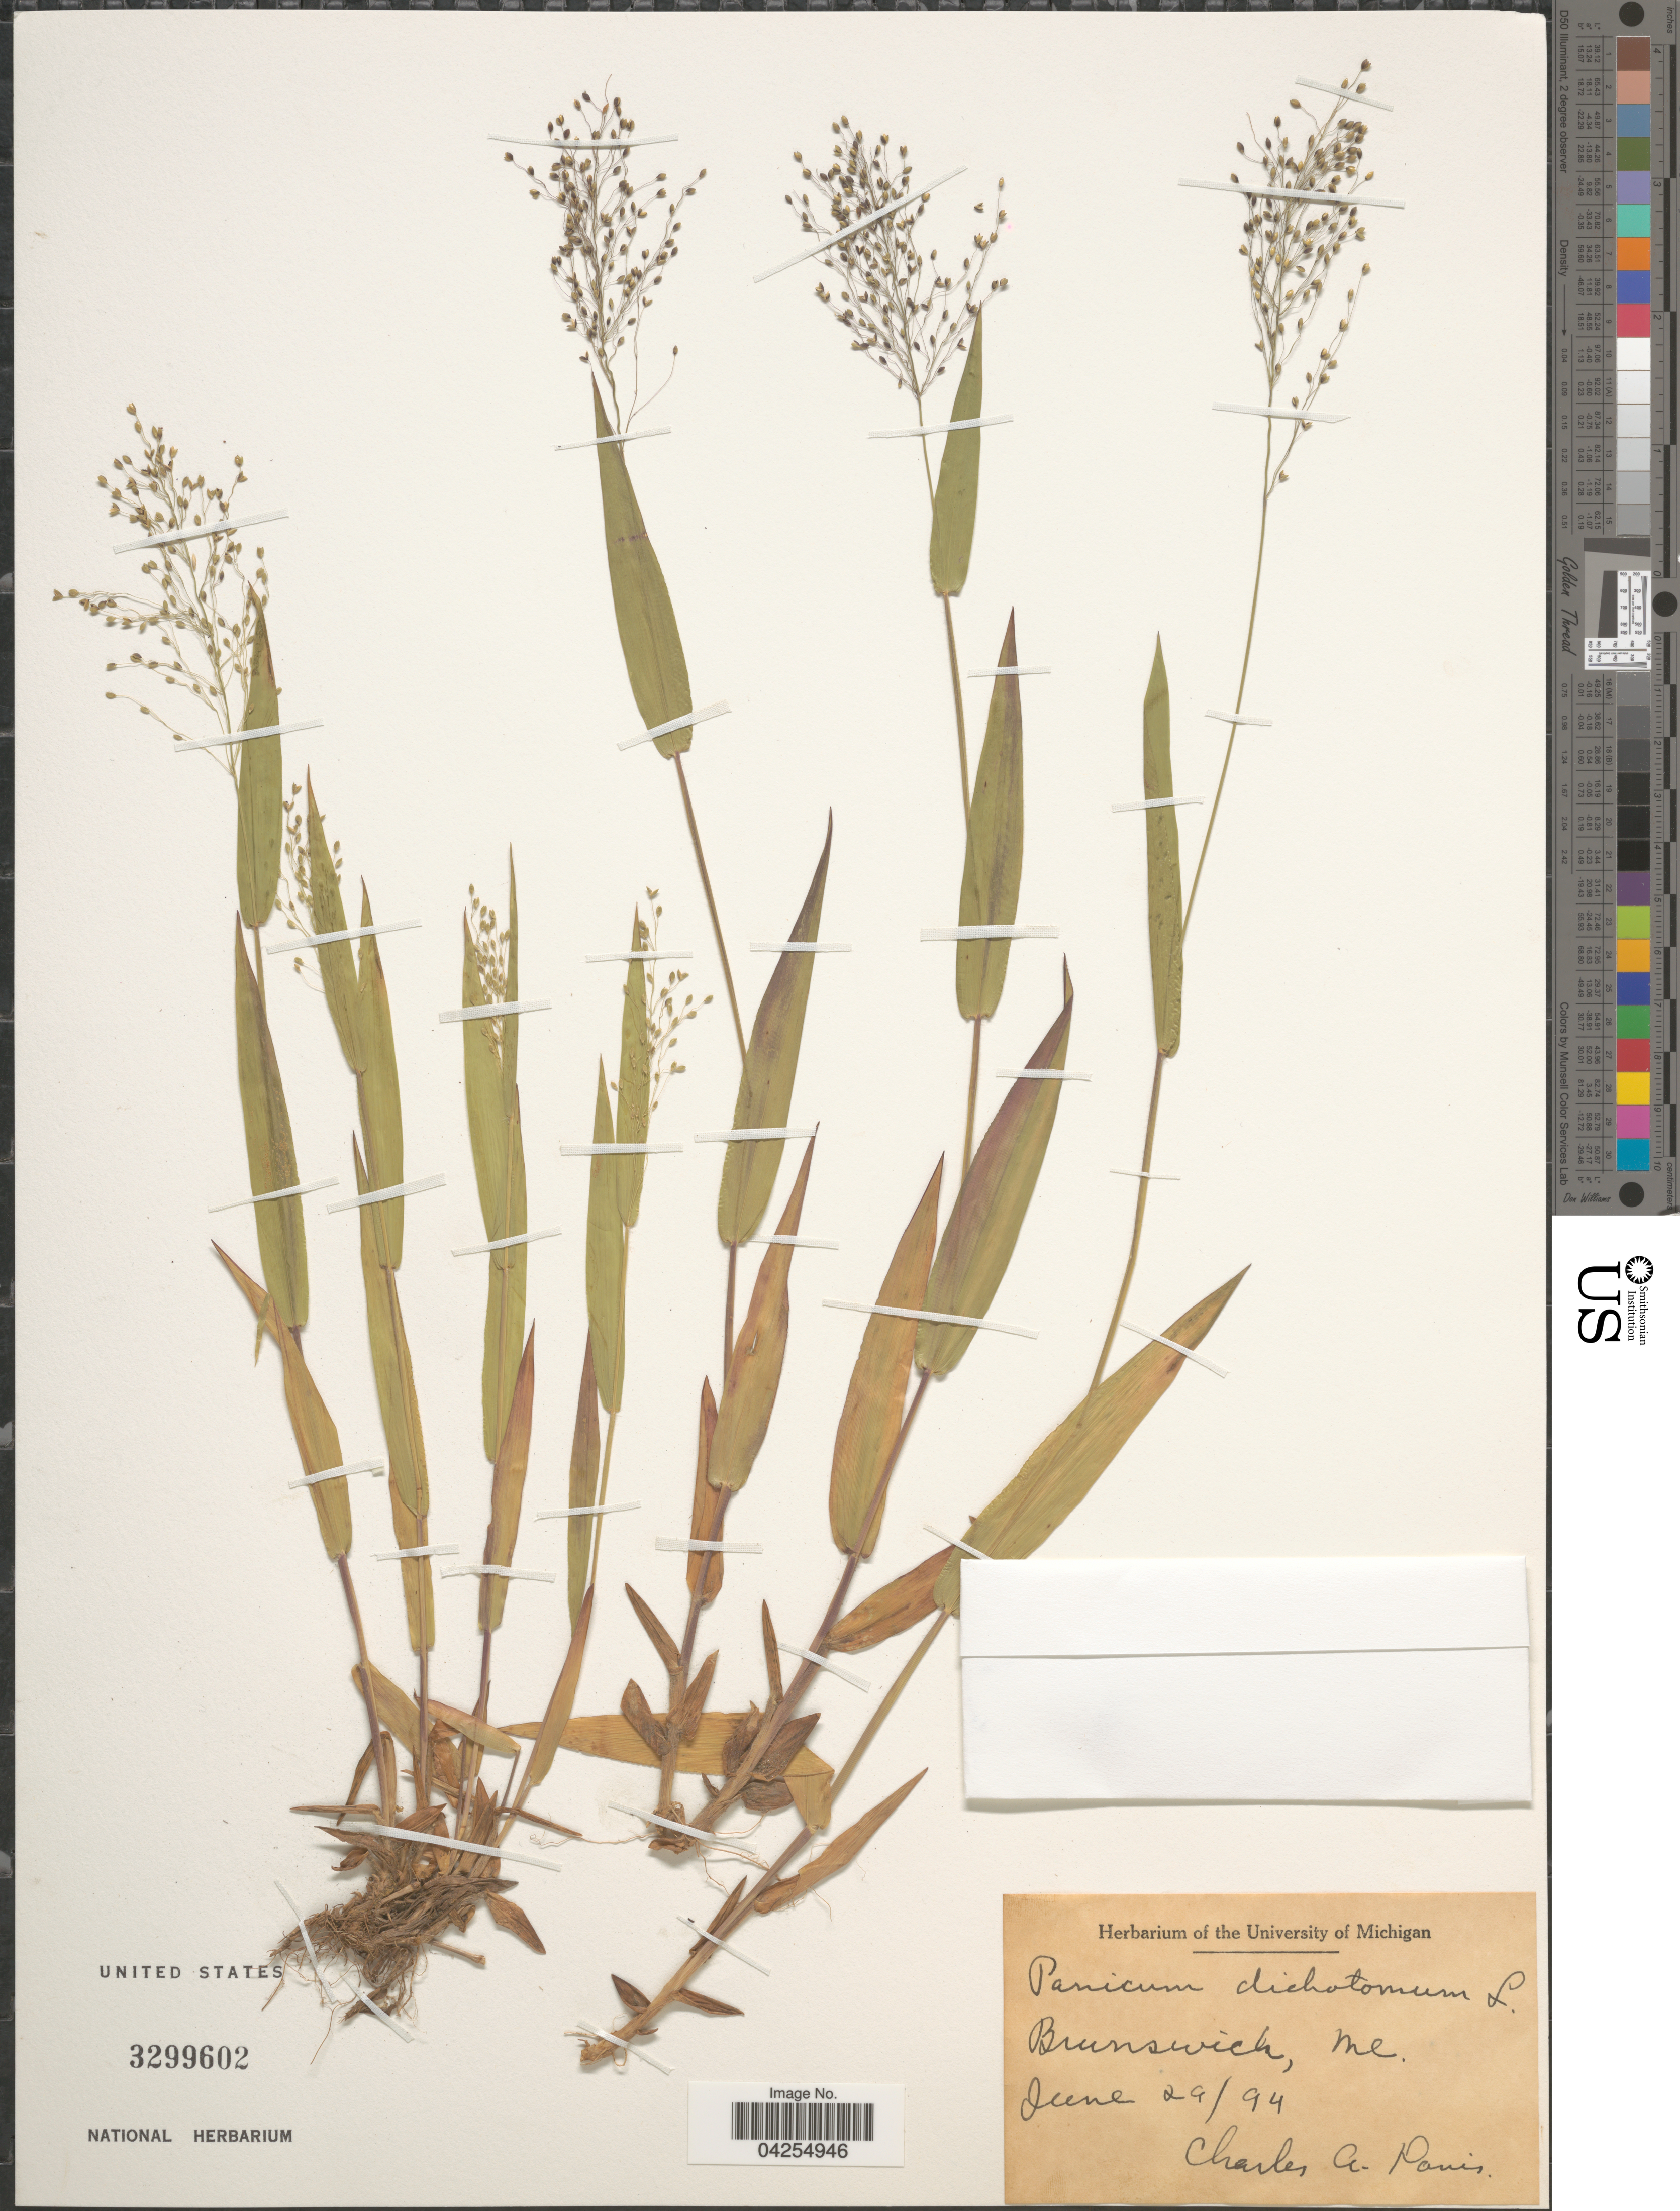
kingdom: Plantae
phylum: Tracheophyta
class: Liliopsida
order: Poales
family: Poaceae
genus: Dichanthelium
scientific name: Dichanthelium dichotomum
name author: (L.) Gould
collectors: C. Parris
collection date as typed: Transcribed d/m/y: 29/6/94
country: United States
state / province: Maine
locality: Brunswick.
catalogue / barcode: US 3299602